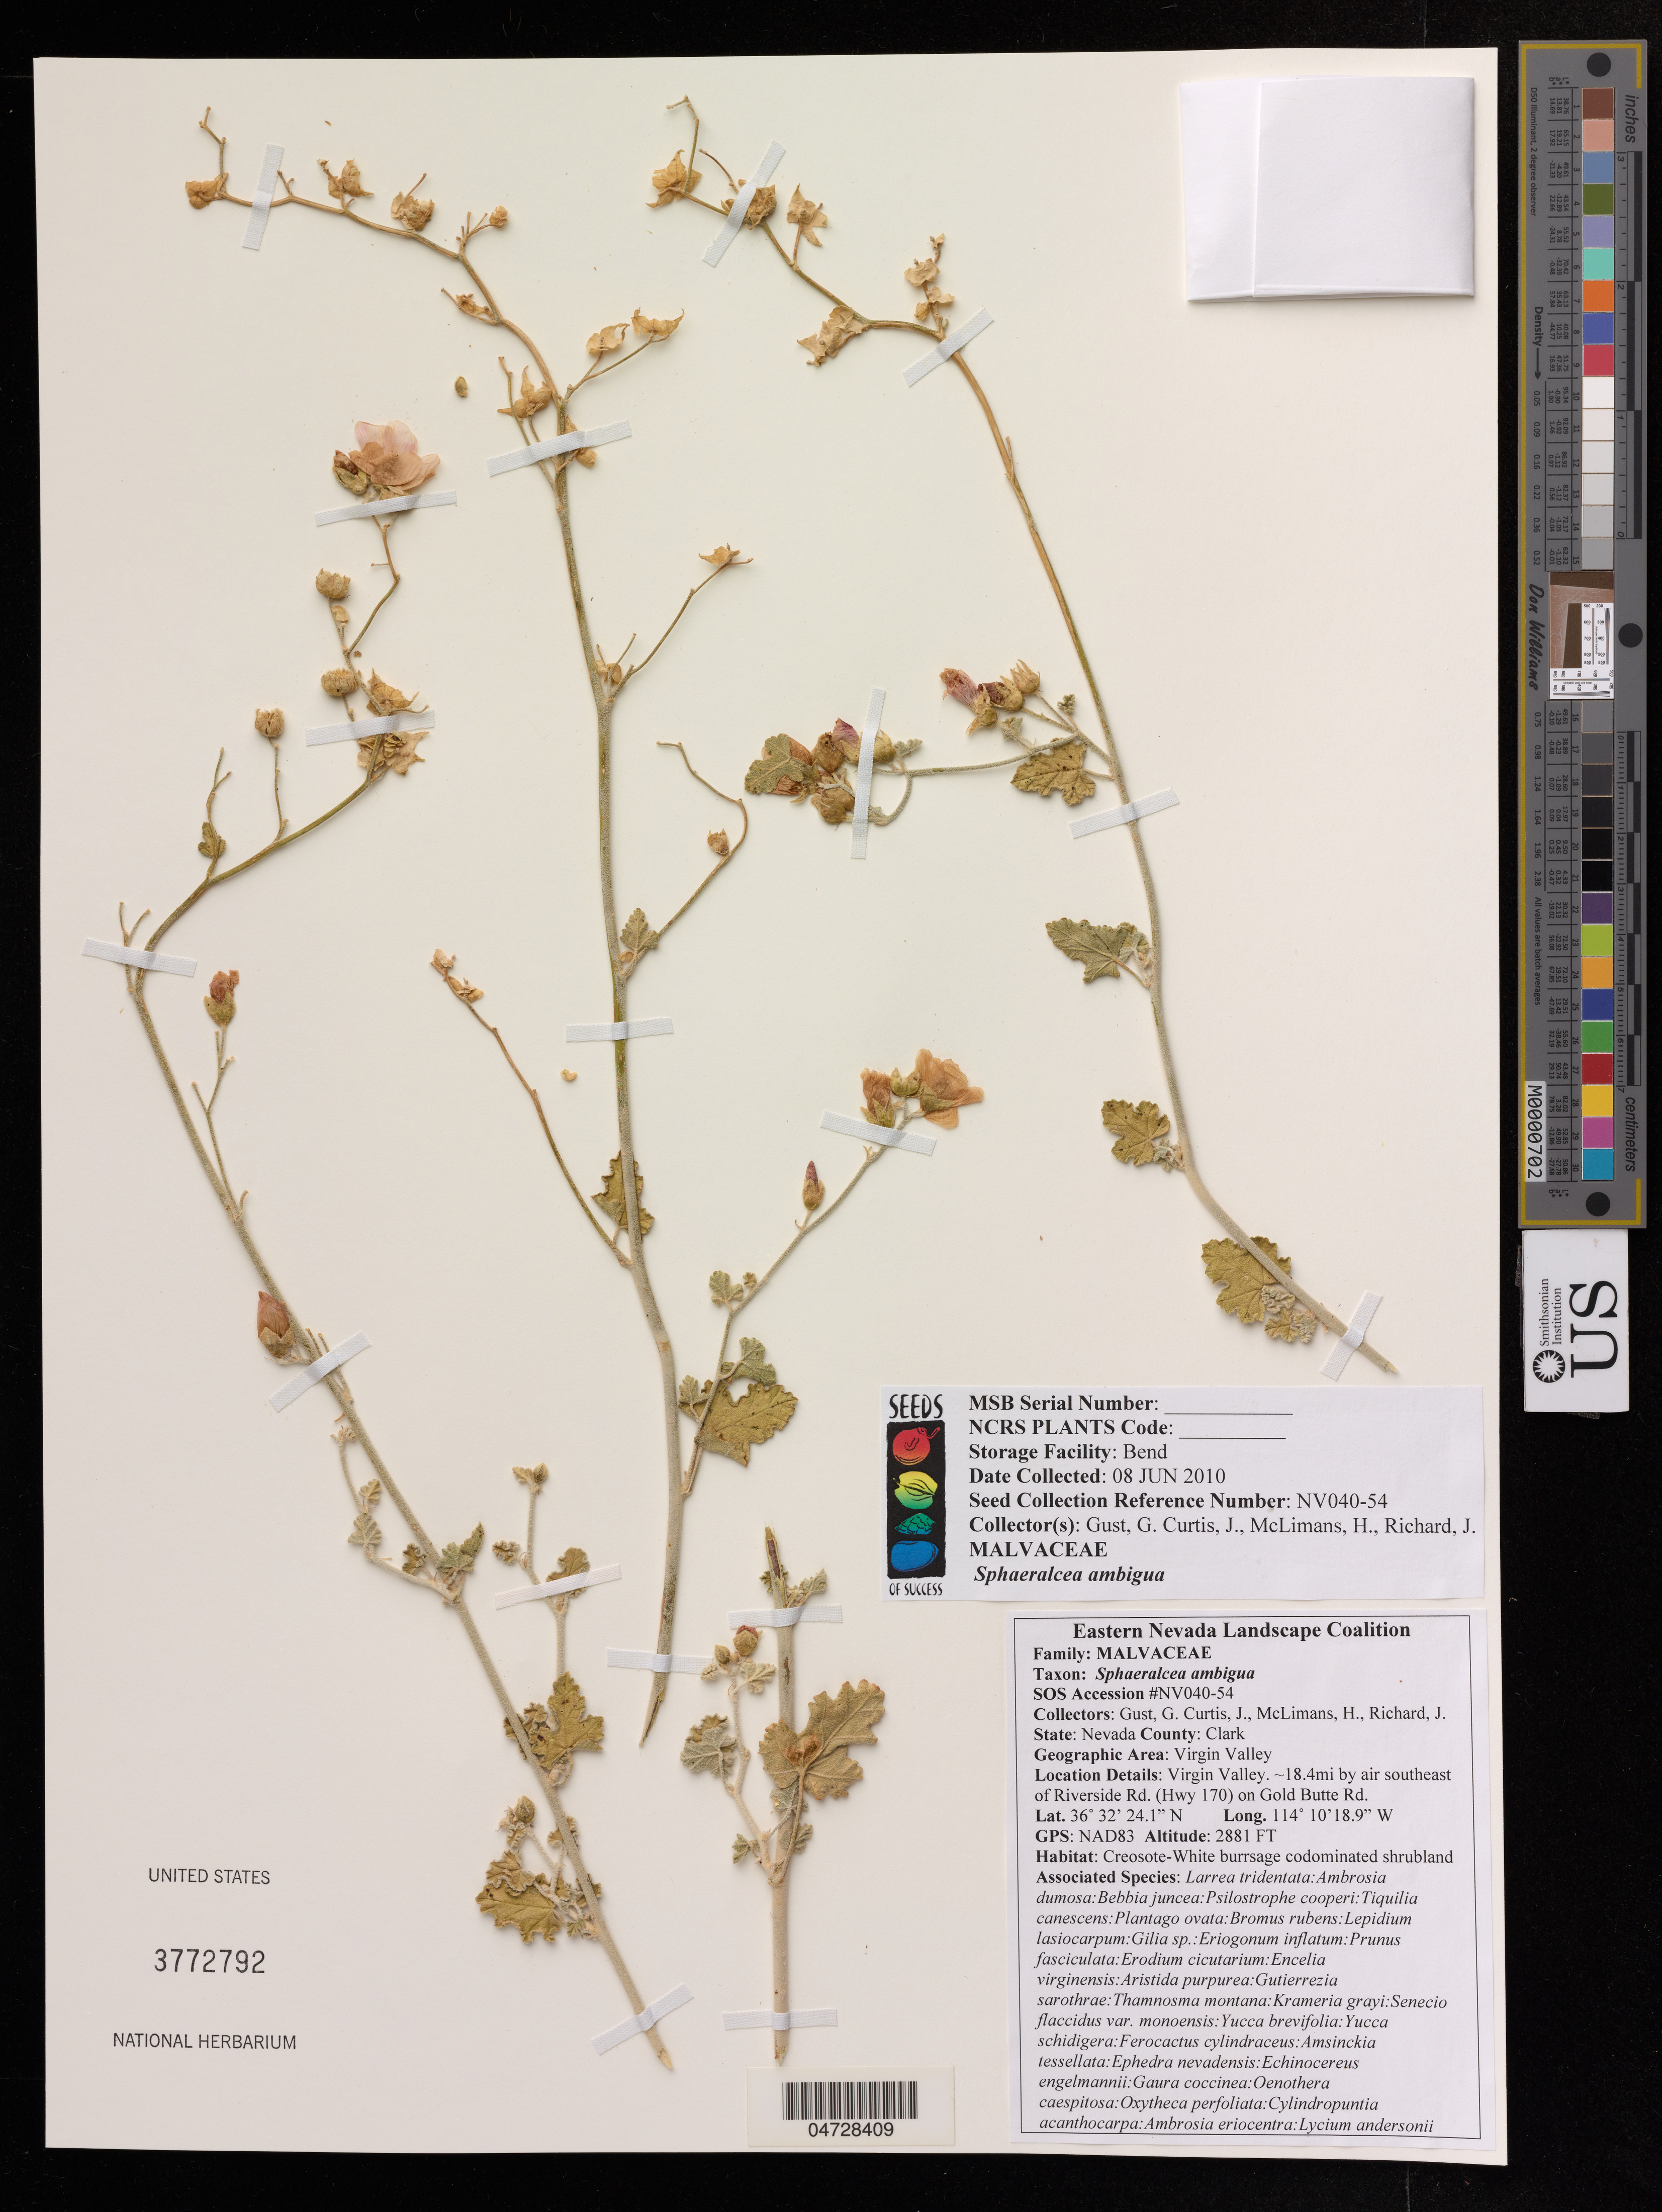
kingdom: Plantae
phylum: Tracheophyta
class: Magnoliopsida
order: Malvales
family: Malvaceae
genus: Sphaeralcea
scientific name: Sphaeralcea ambigua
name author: A. Gray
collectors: G. Gust, H. McLimans & J. Richard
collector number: NV040-54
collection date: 2010-06-08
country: United States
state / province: Nevada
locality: County: Clark, Virgin Alley, 18.4 mi by air southeast of Riverside Rd. (Hwy 170) on Gold Butte Rd.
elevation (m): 878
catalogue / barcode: US 3772792